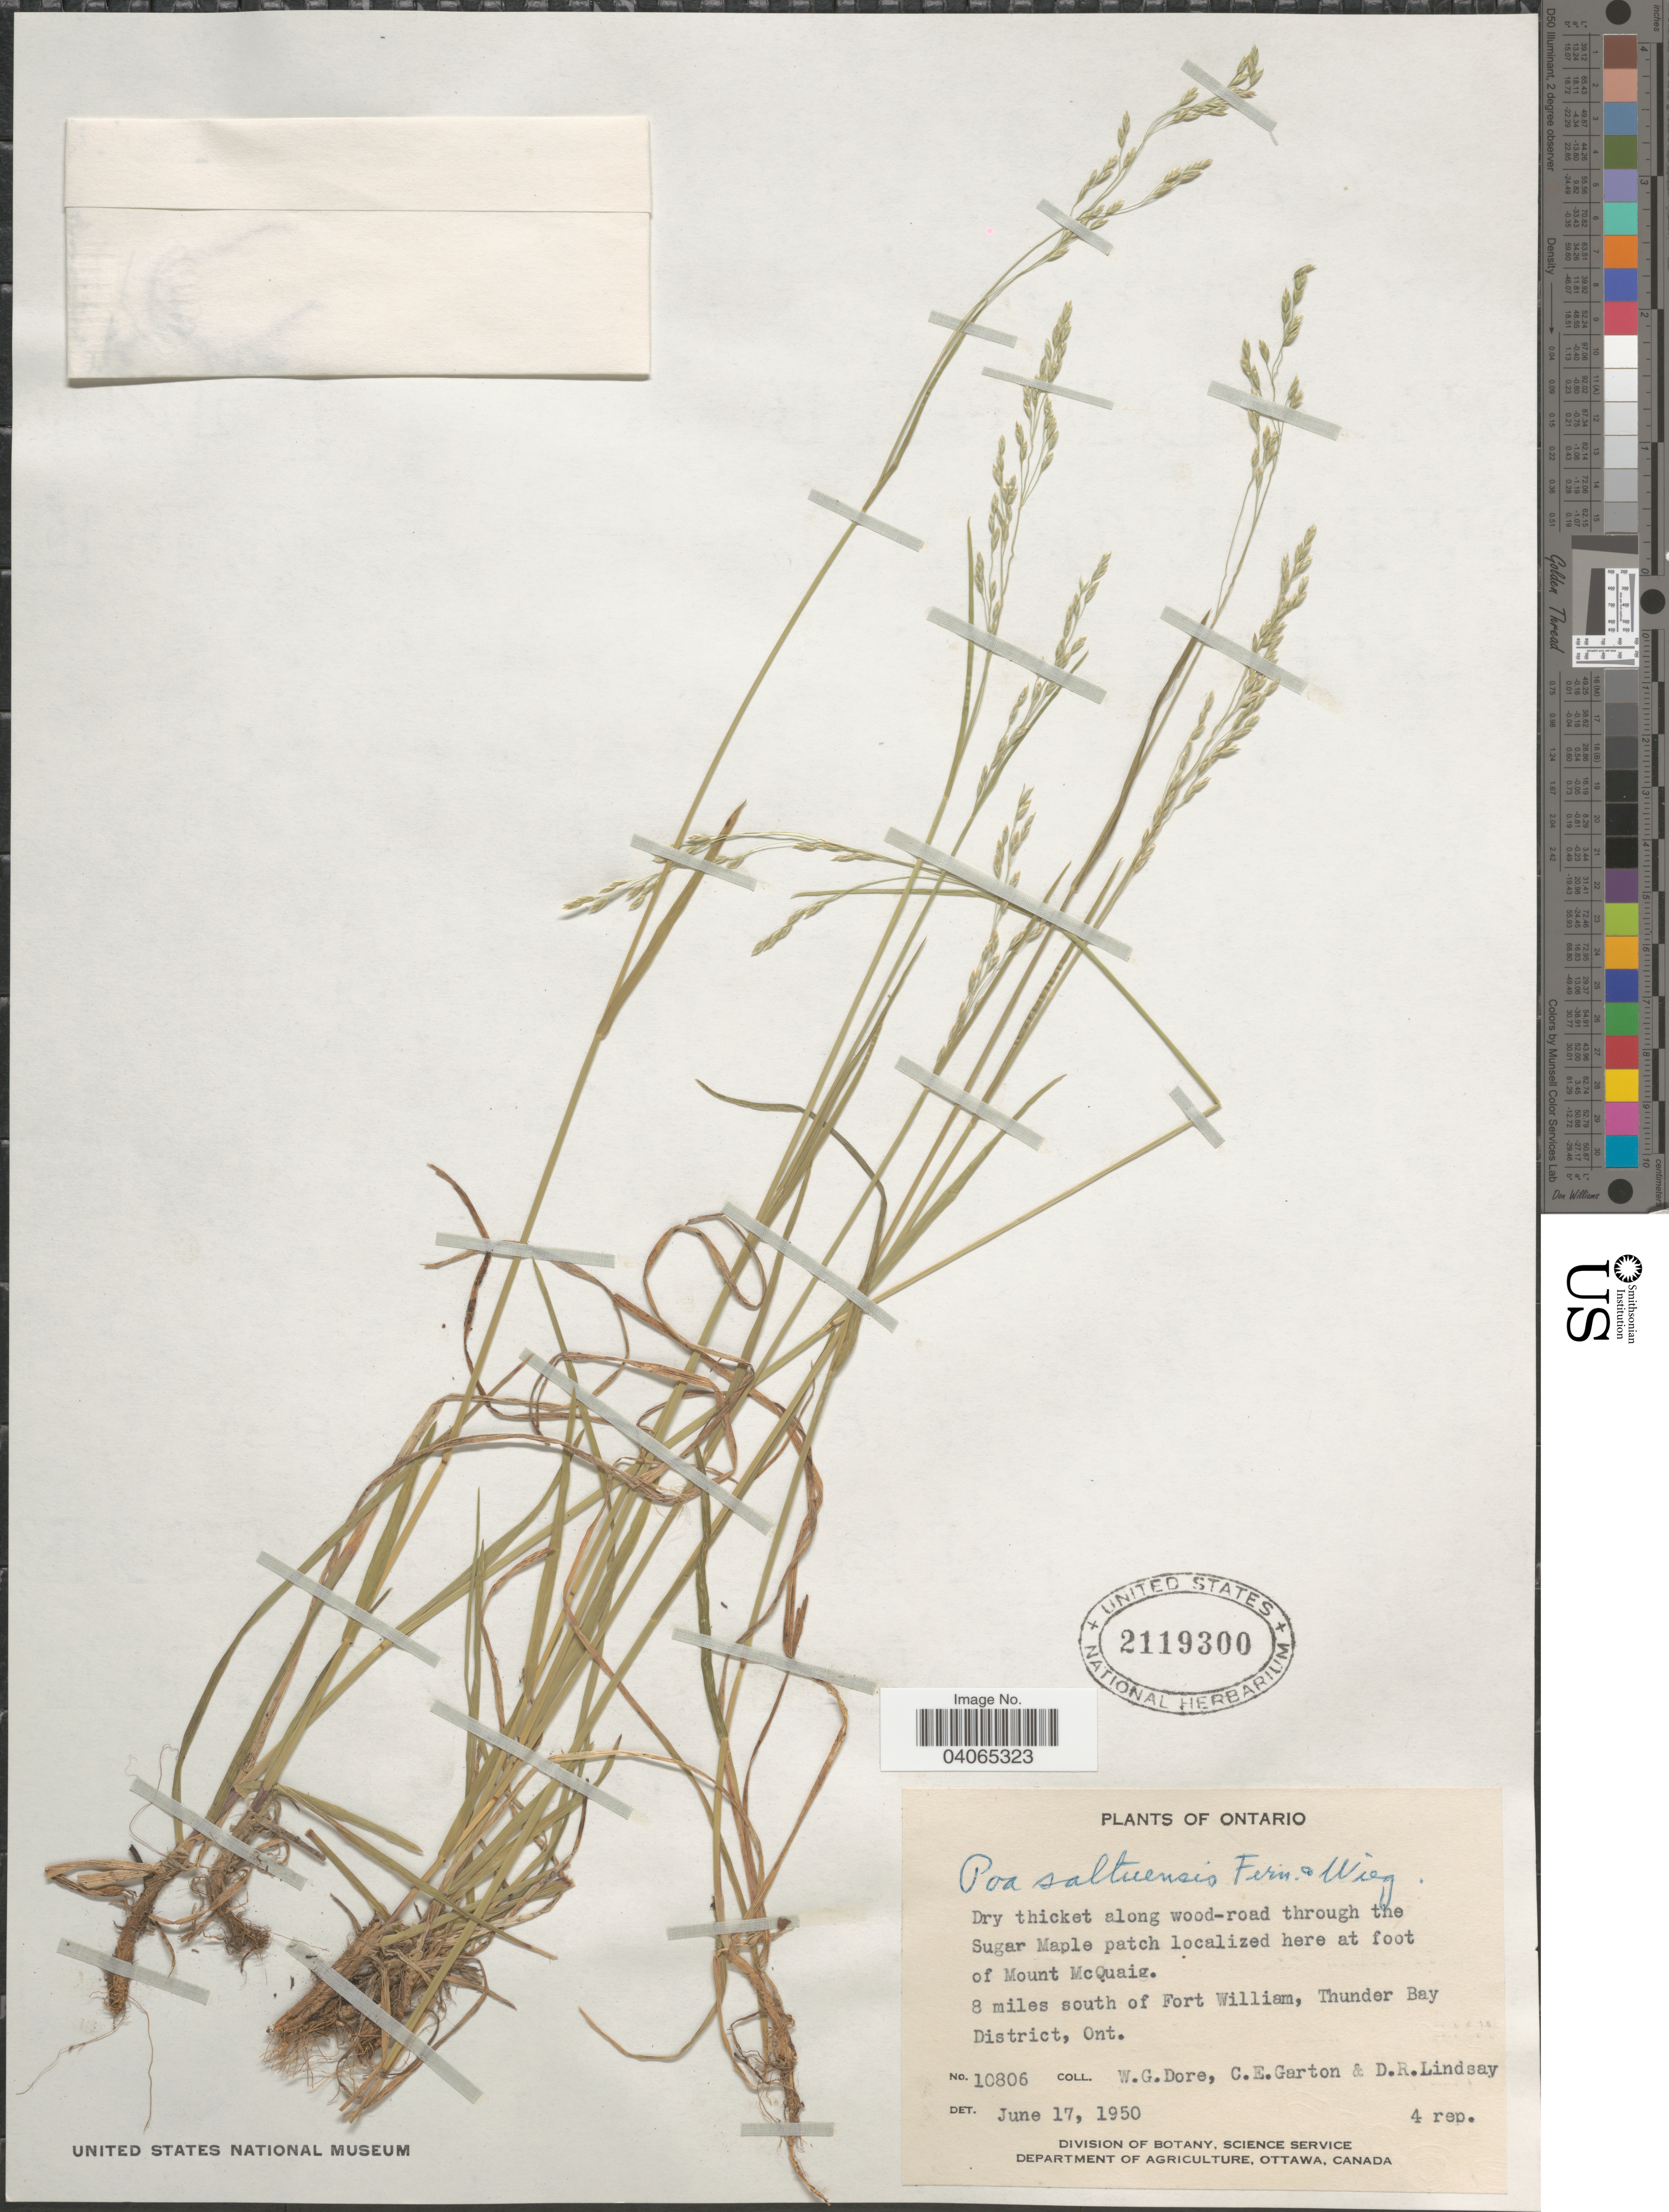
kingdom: Plantae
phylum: Tracheophyta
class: Liliopsida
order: Poales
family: Poaceae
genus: Poa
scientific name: Poa saltuensis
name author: Fernald & Wiegand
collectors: W. Dore, C. E. Garton & D. Lindsay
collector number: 10806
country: Canada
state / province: Ontario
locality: Dry thicket along wood-road through the Sugar Maple patch localized here at foot of Mount McQuaig. 8 miles south of Fort William, Thunder Bay District.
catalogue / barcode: US 2119300